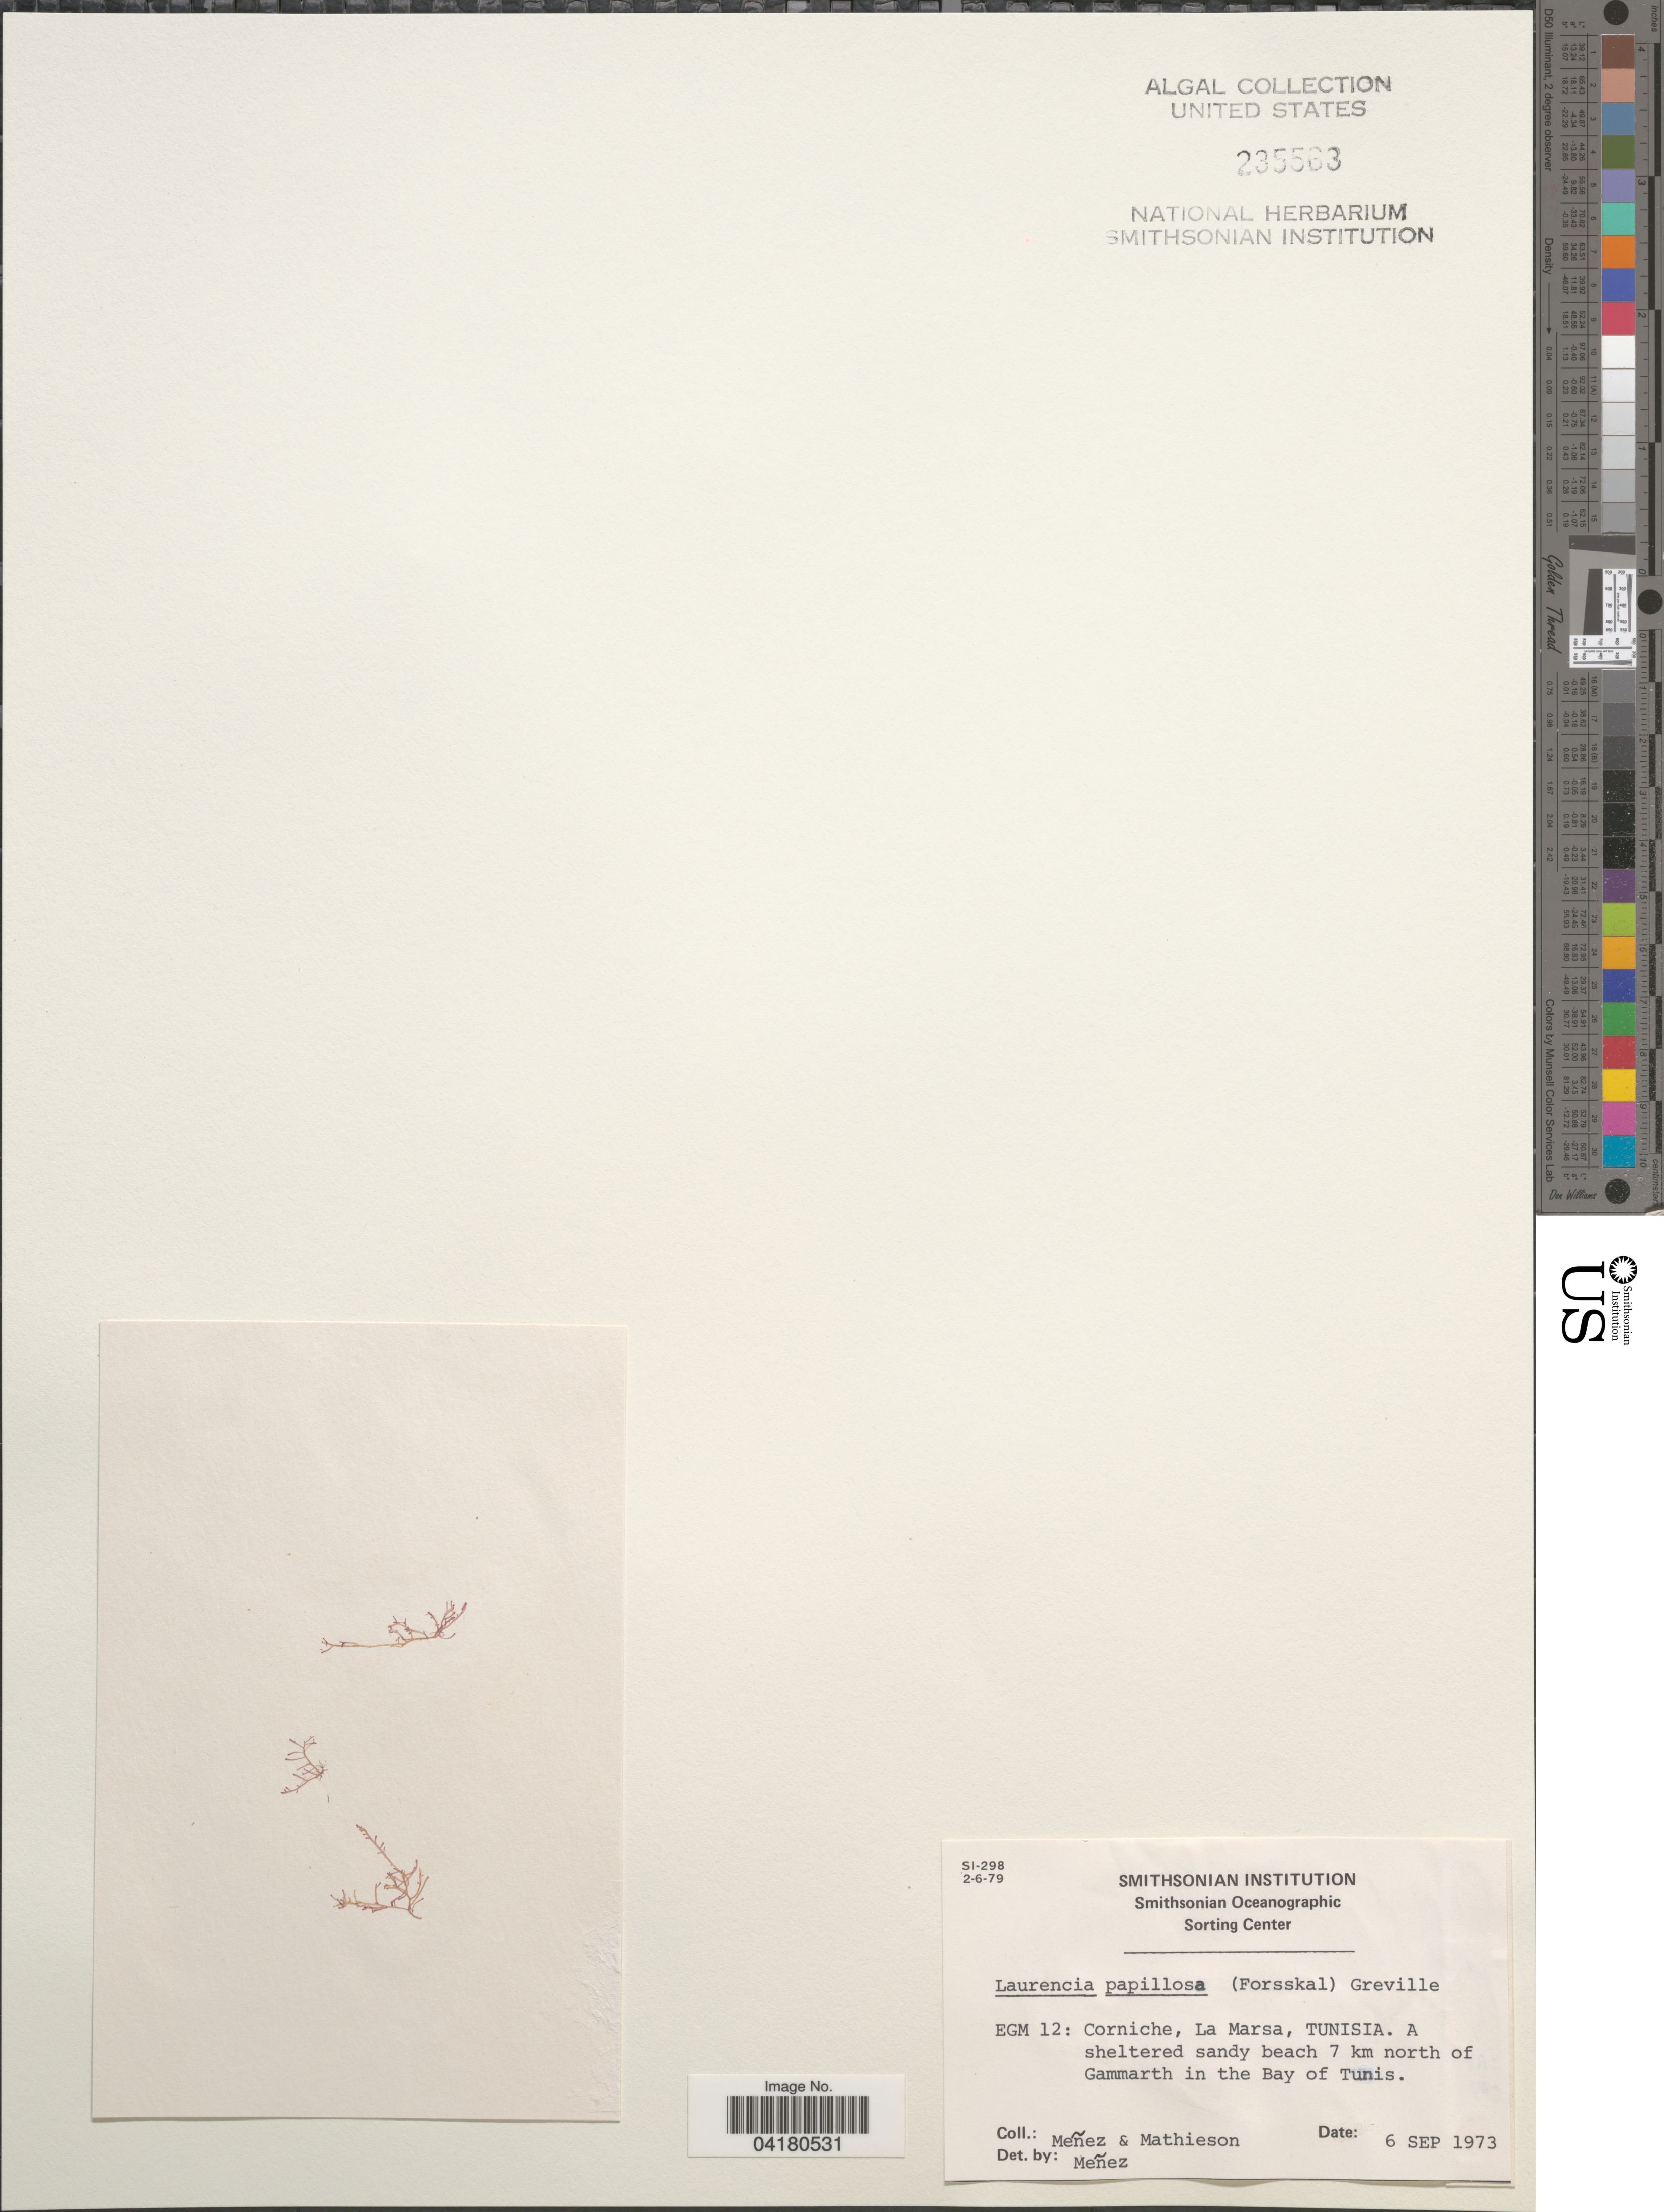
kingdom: Plantae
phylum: Rhodophyta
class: Florideophyceae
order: Ceramiales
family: Rhodomelaceae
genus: Palisada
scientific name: Palisada perforata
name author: (Bory) K.W. Nam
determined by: Algae name updating Project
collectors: Menez & Mathieson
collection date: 1973-09-06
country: Tunisia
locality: EGM 12: Corniche, La Marsa, Tunisia. A sheltered sandy beach 7 km north of Gammarth in the Bay of Tunis.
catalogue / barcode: US 235563